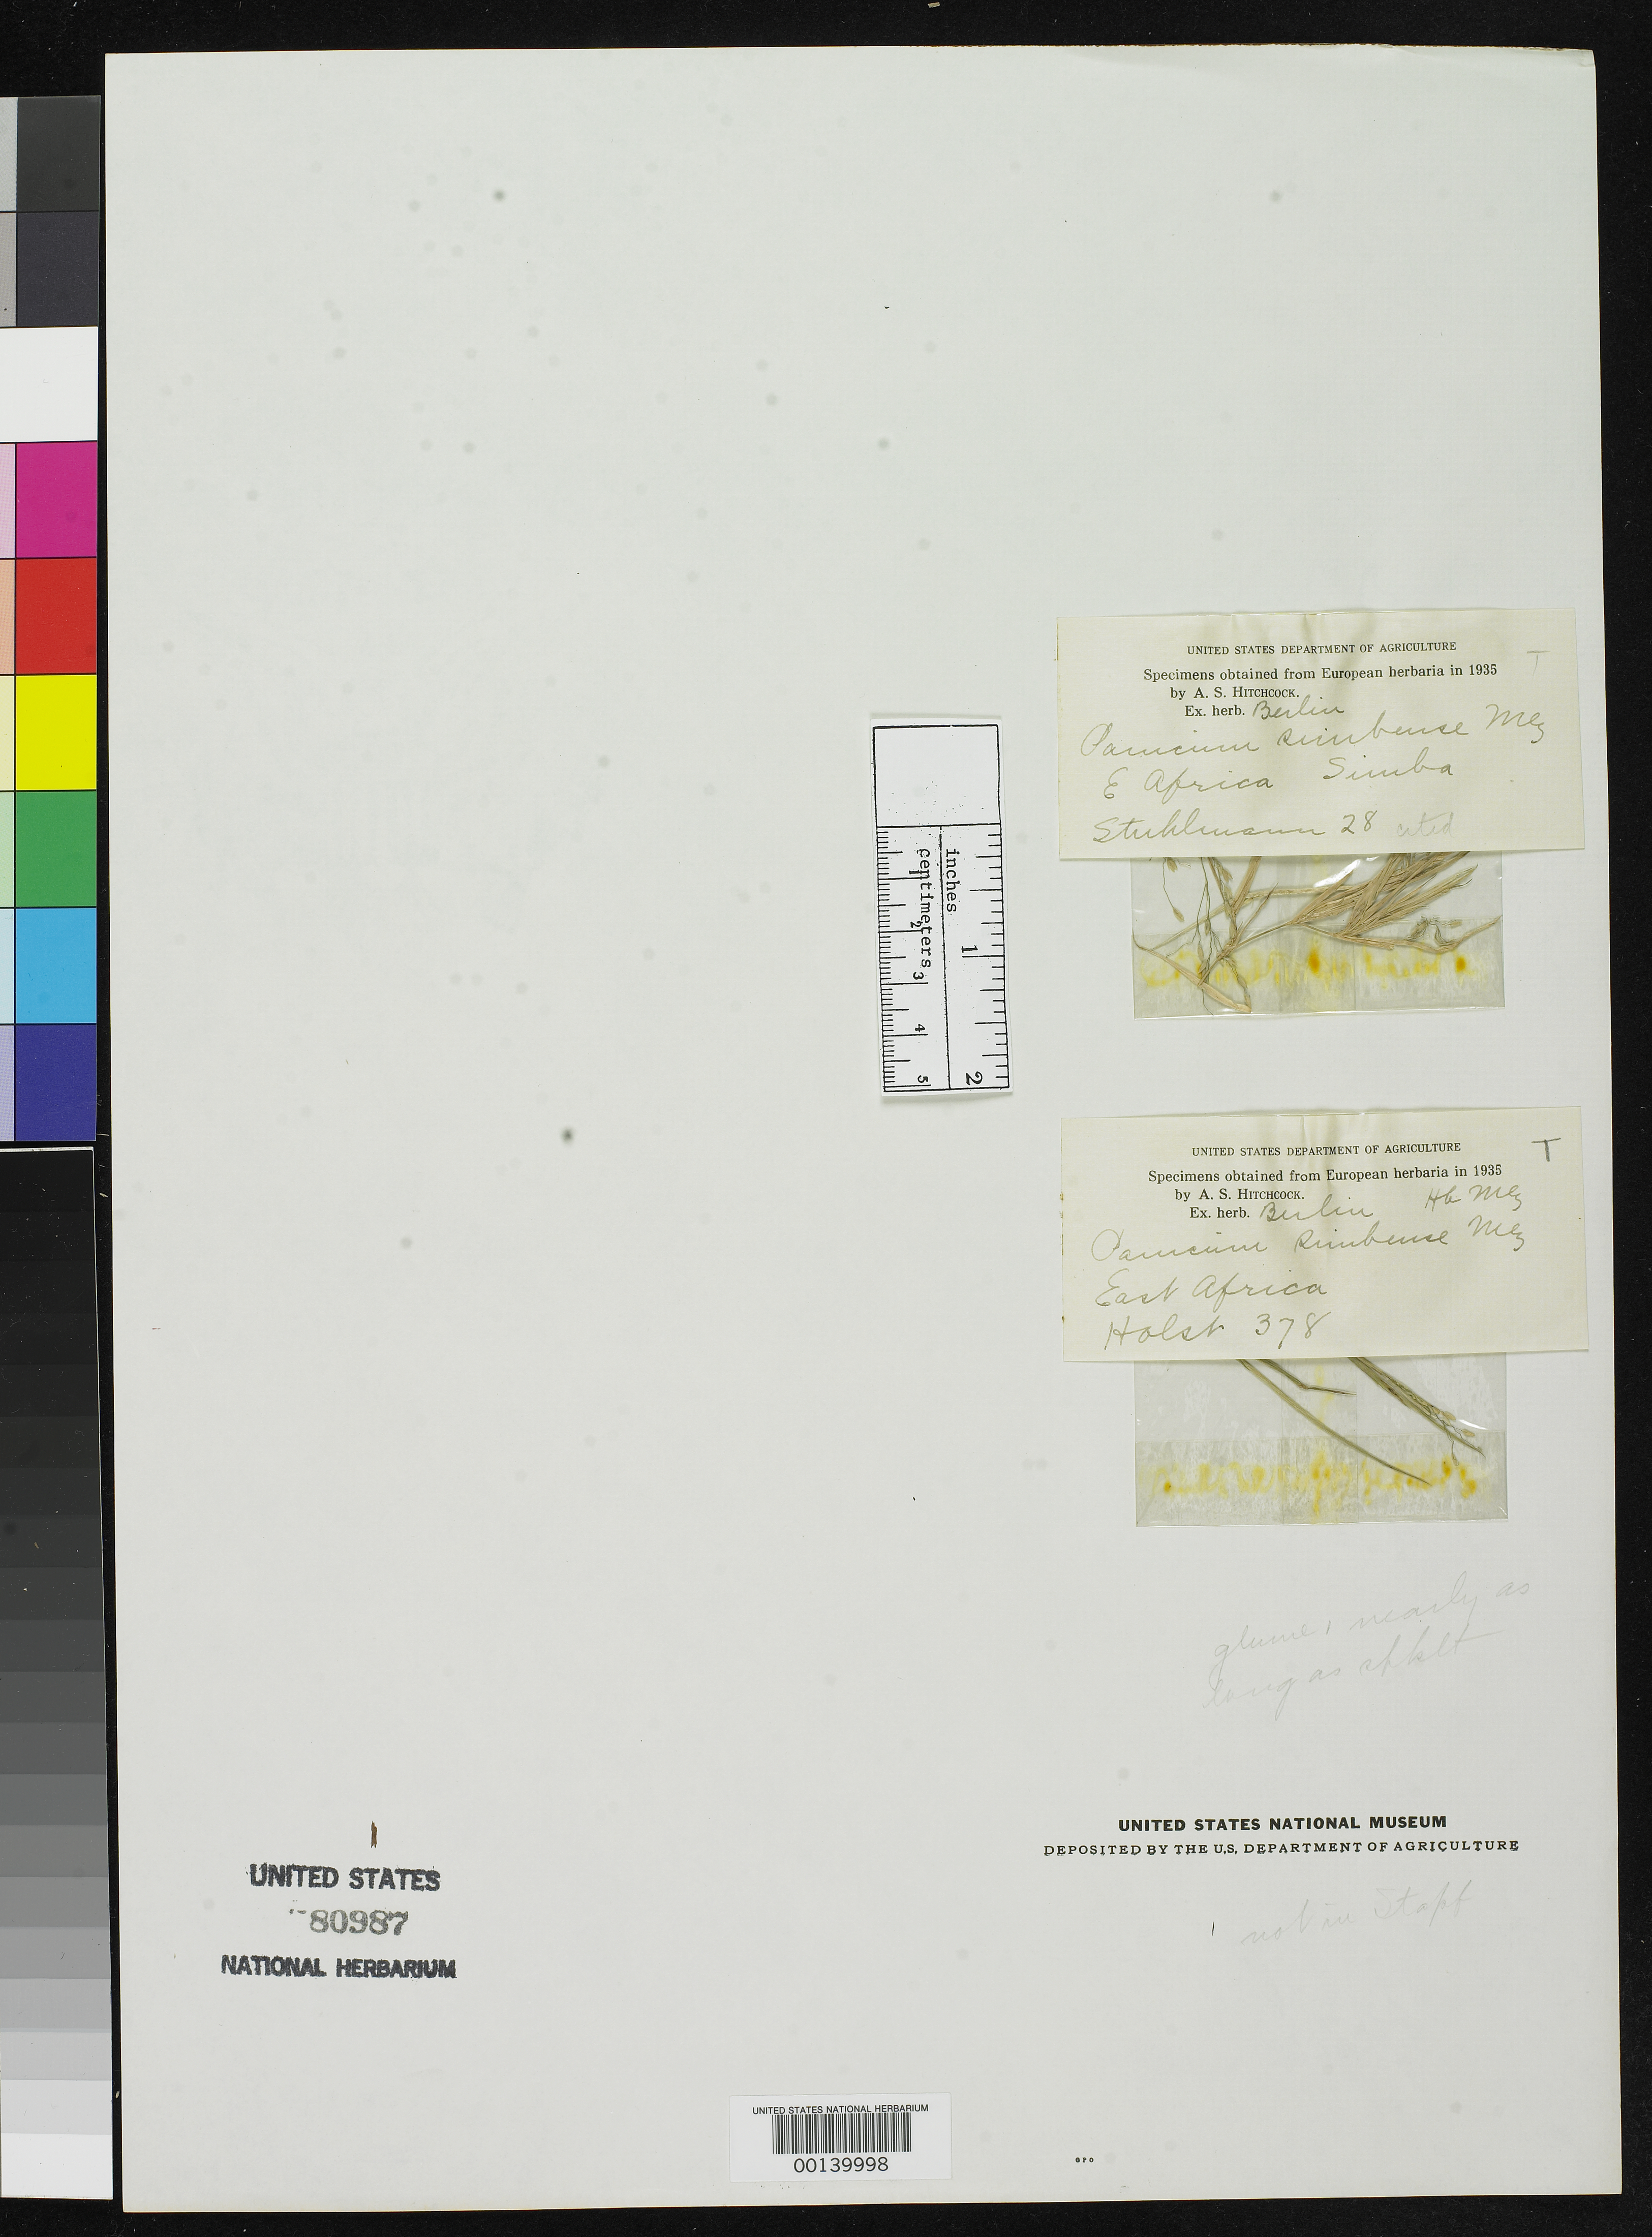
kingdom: Plantae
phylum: Tracheophyta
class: Liliopsida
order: Poales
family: Poaceae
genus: Panicum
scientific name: Panicum simbense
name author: Mez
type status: Type Fragment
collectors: C. H. Holst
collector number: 378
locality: East Africa.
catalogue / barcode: US 80987